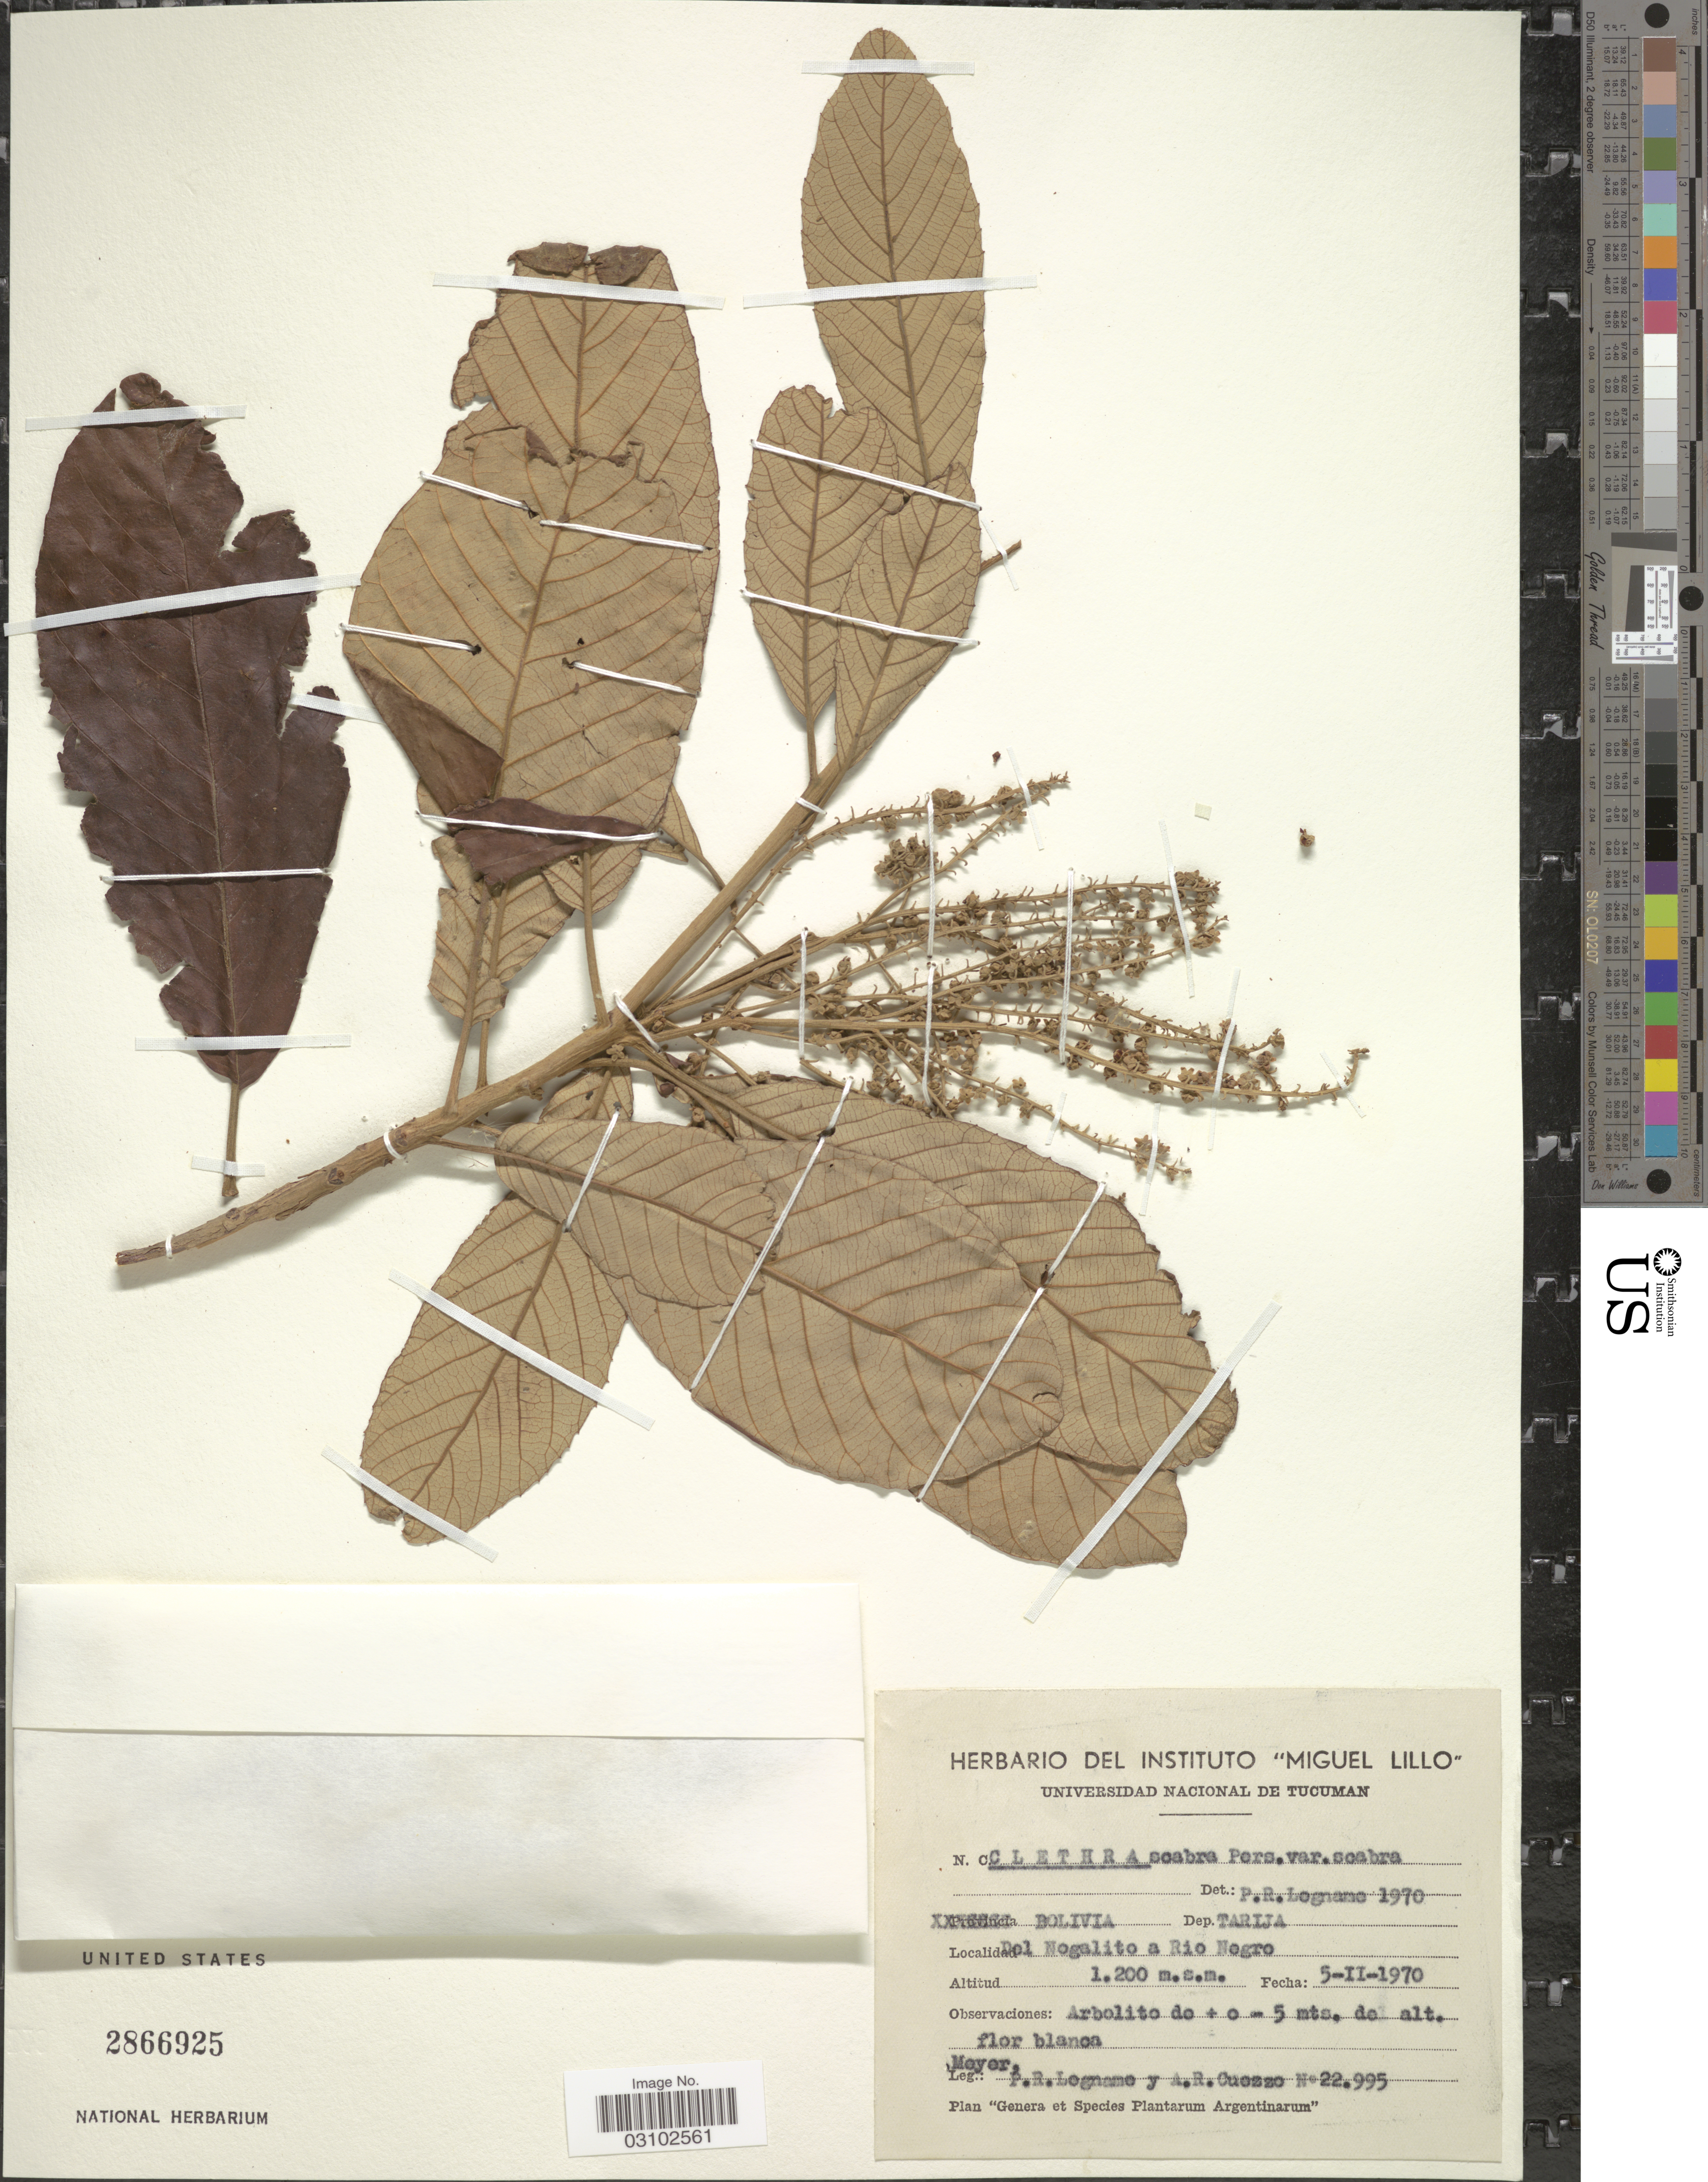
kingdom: Plantae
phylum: Tracheophyta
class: Magnoliopsida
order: Ericales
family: Clethraceae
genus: Clethra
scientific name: Clethra scabra var. scabra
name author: Pers.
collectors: -- Meyer, P. R. Legname & A. Cuezzo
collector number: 22995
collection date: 1970-02-05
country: Bolivia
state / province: Tarija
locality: Dep. Tarija. Del Nogalito a Rio Negro.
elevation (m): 1200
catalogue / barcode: US 2866925